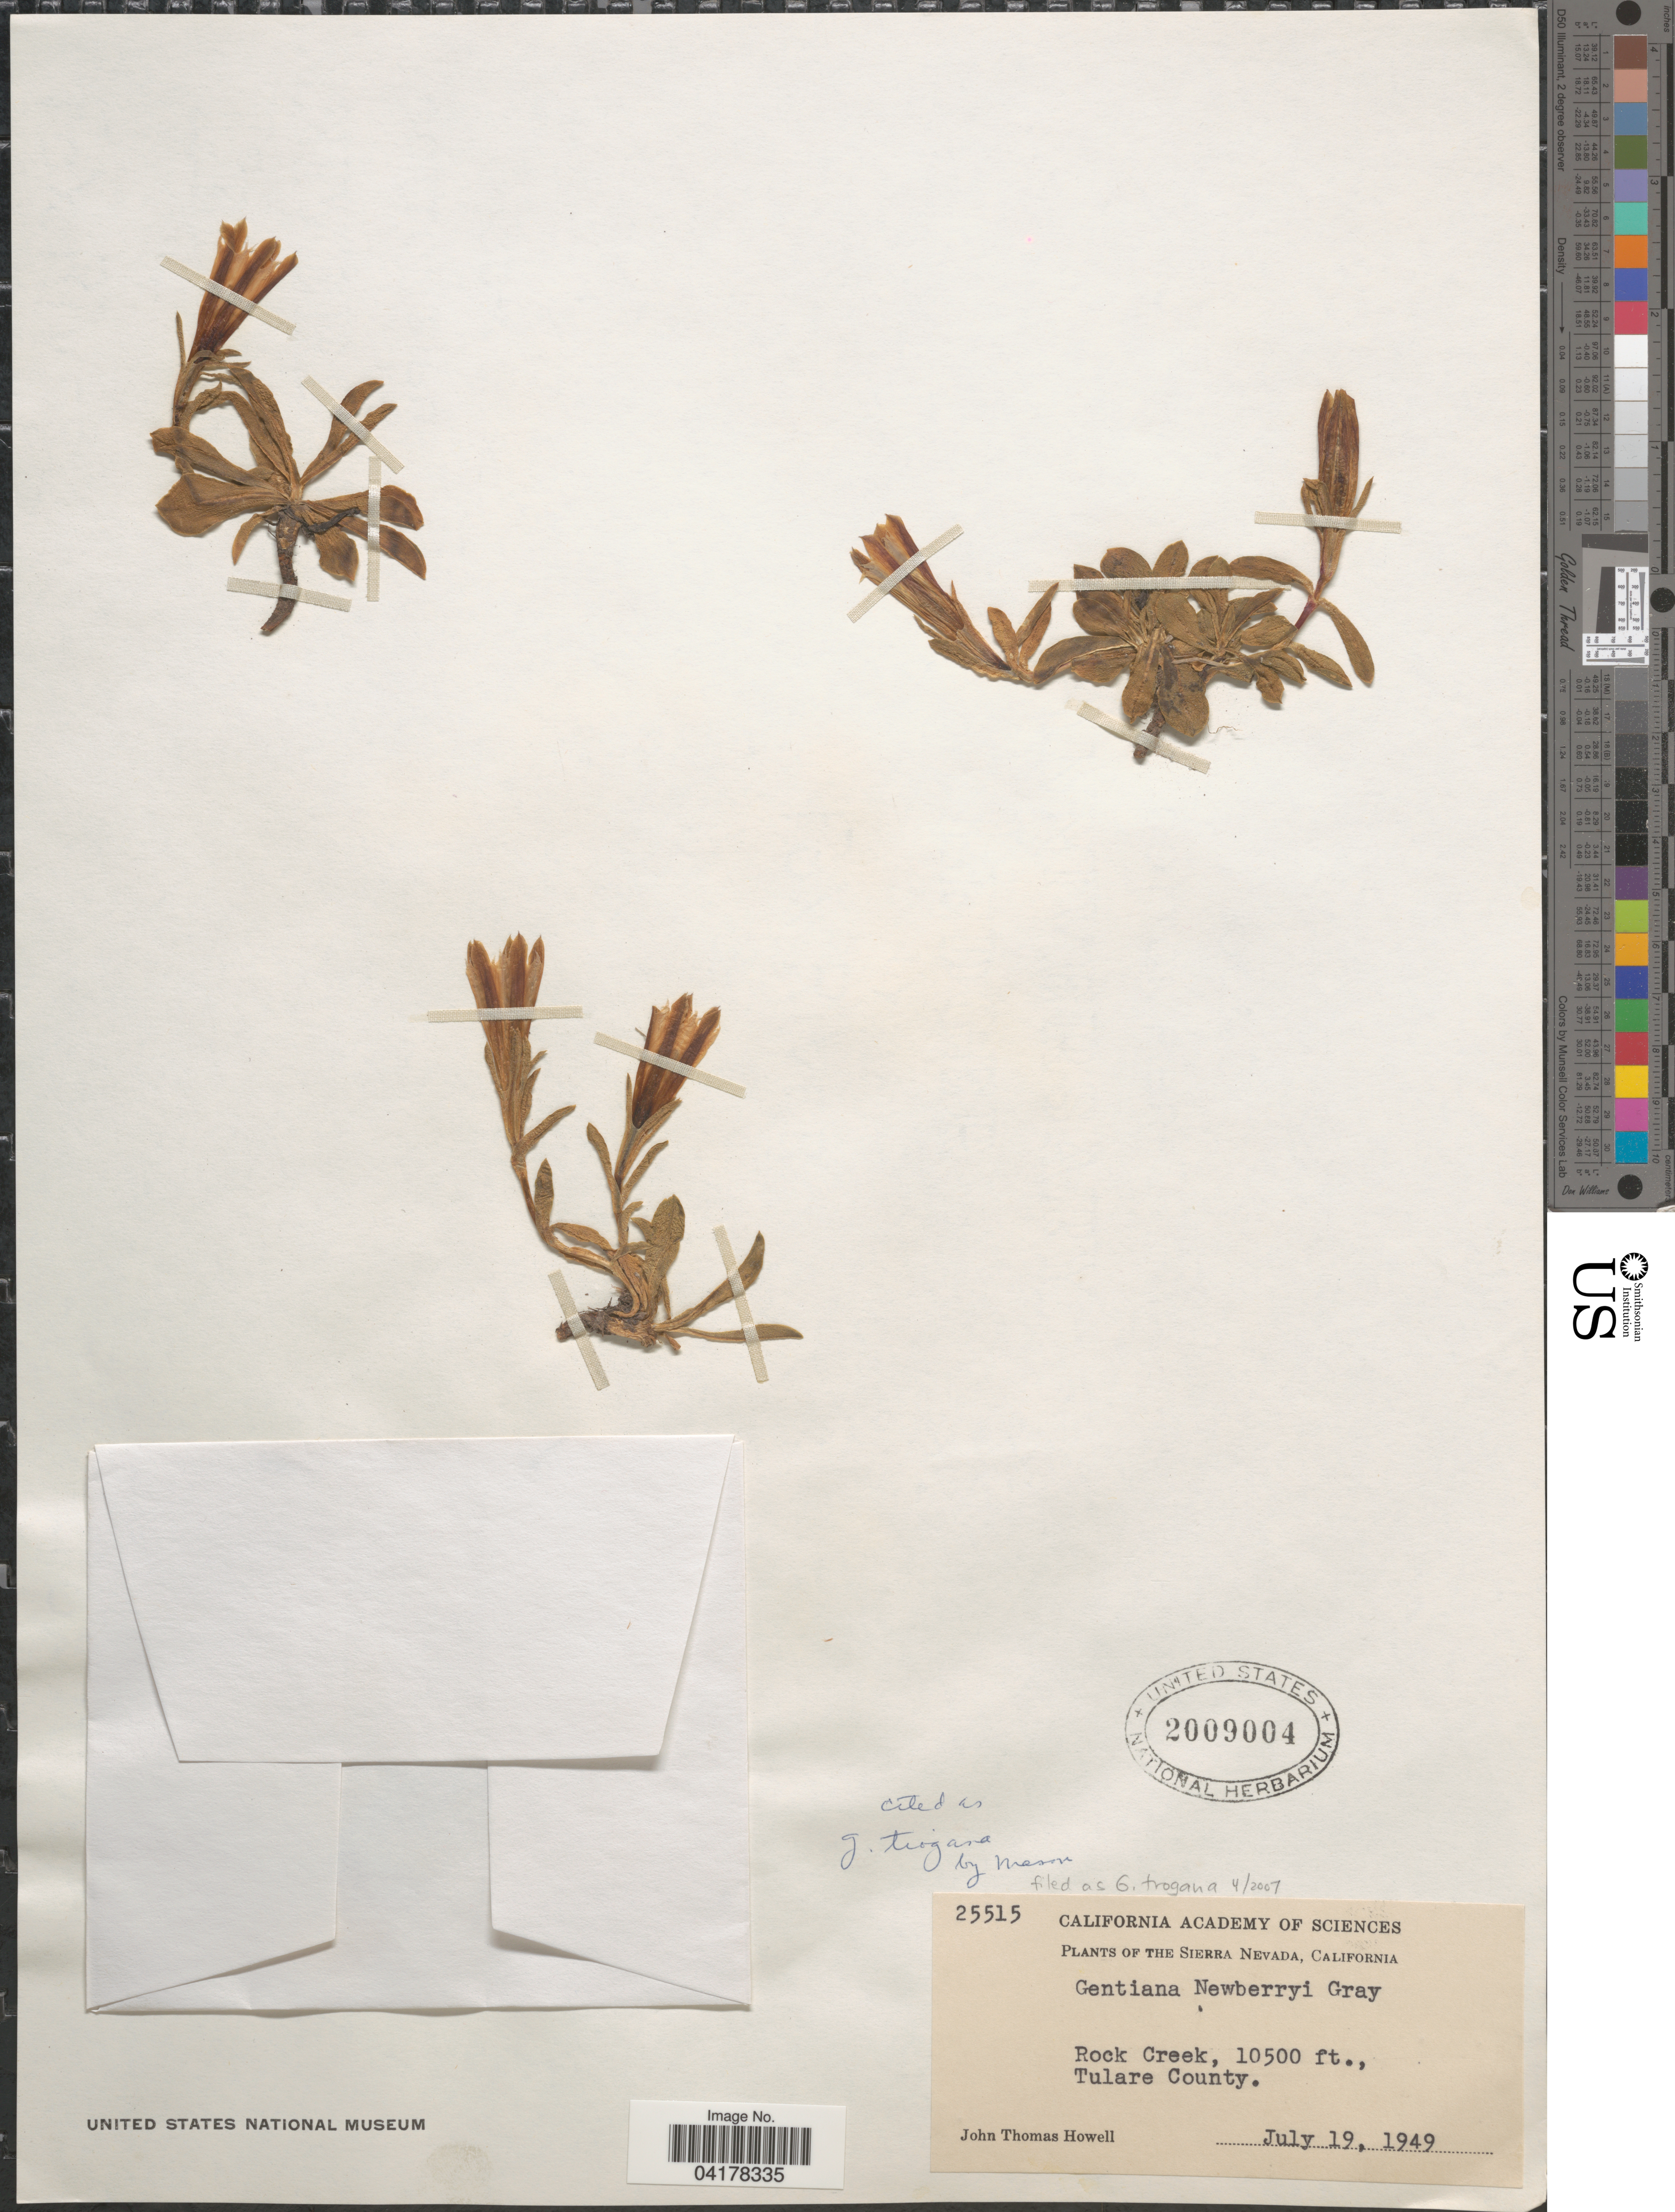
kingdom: Plantae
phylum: Tracheophyta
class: Magnoliopsida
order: Gentianales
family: Gentianaceae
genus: Gentiana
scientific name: Gentiana newberryi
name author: A. Gray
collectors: J. T. Howell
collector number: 25515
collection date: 1949-07-19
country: United States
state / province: California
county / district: Tulare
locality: The Sierra Nevada. Rock Creek. Tulare County.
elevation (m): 3200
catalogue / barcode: US 2009004